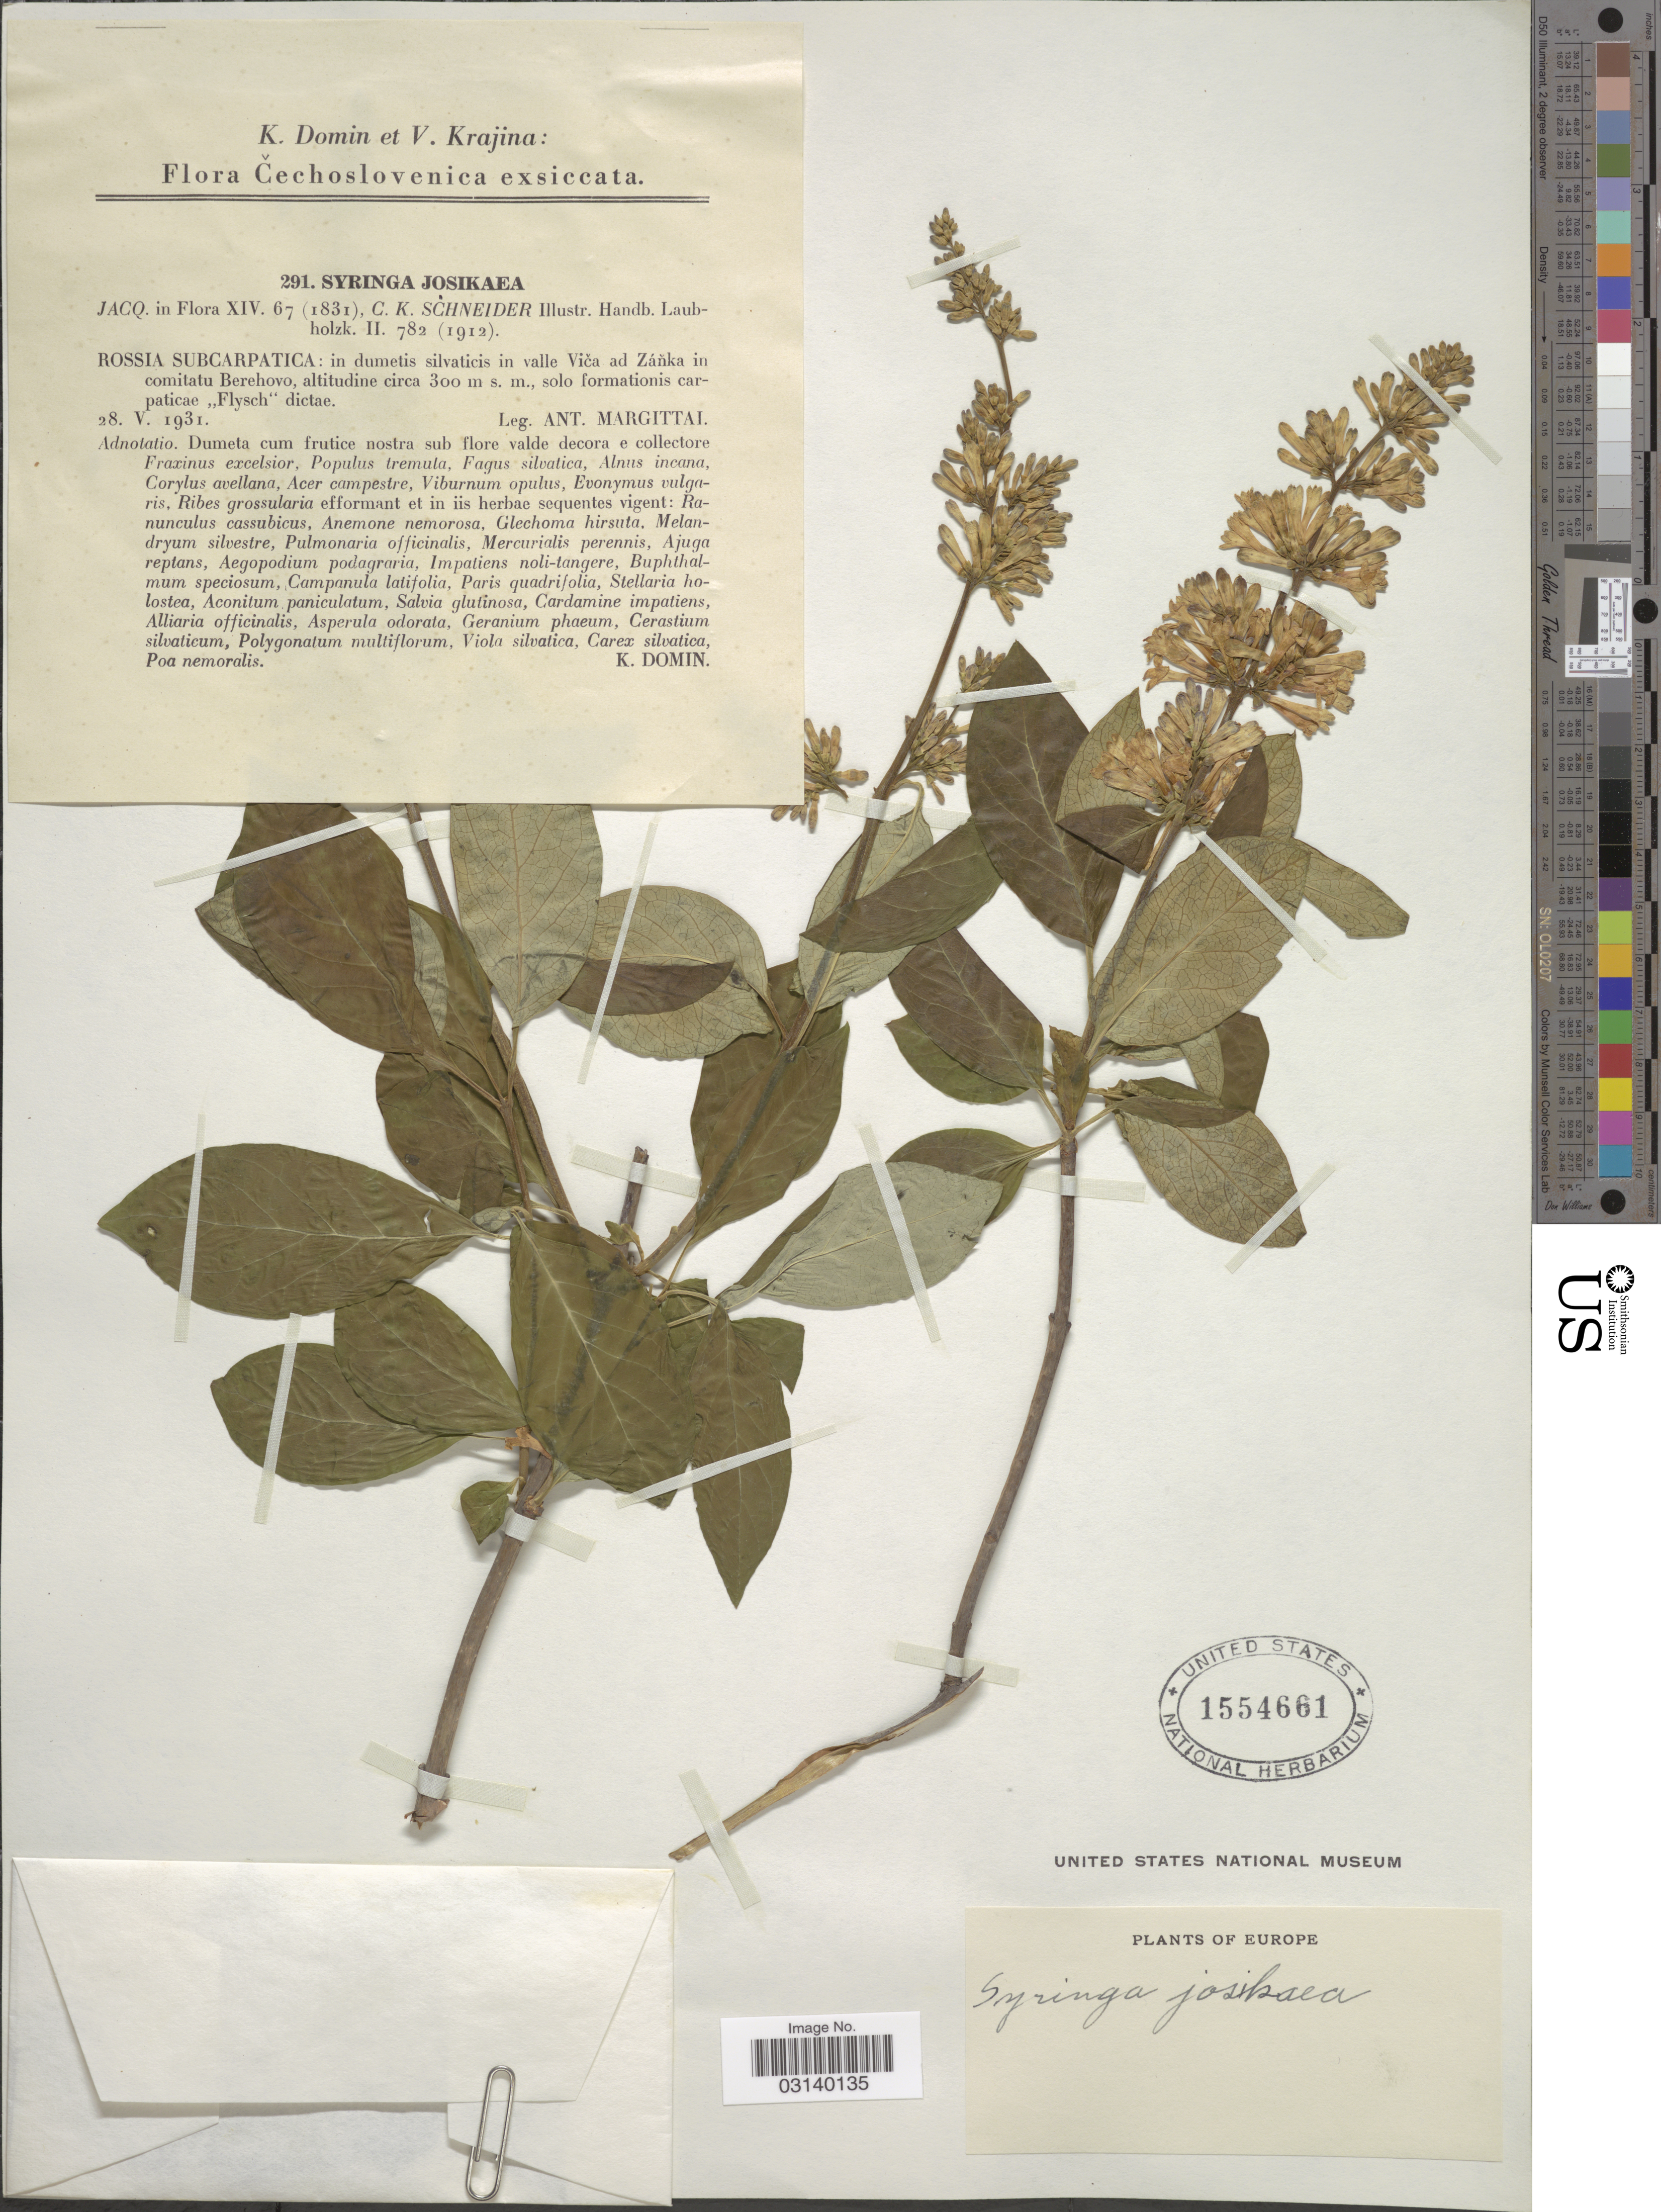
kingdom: Plantae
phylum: Tracheophyta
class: Magnoliopsida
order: Lamiales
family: Oleaceae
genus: Syringa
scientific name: Syringa josikaea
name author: J. Jacq. ex Rchb.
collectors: A. Margittai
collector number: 291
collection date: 1931-05-28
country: Czechia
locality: Rossia subcarpatica: in dumetis silvaticis in valle Vica ad Zánka in comitatu Berehovo, solo formationis carpaticae "Flysch" dictae.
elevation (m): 300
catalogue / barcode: US 1554661